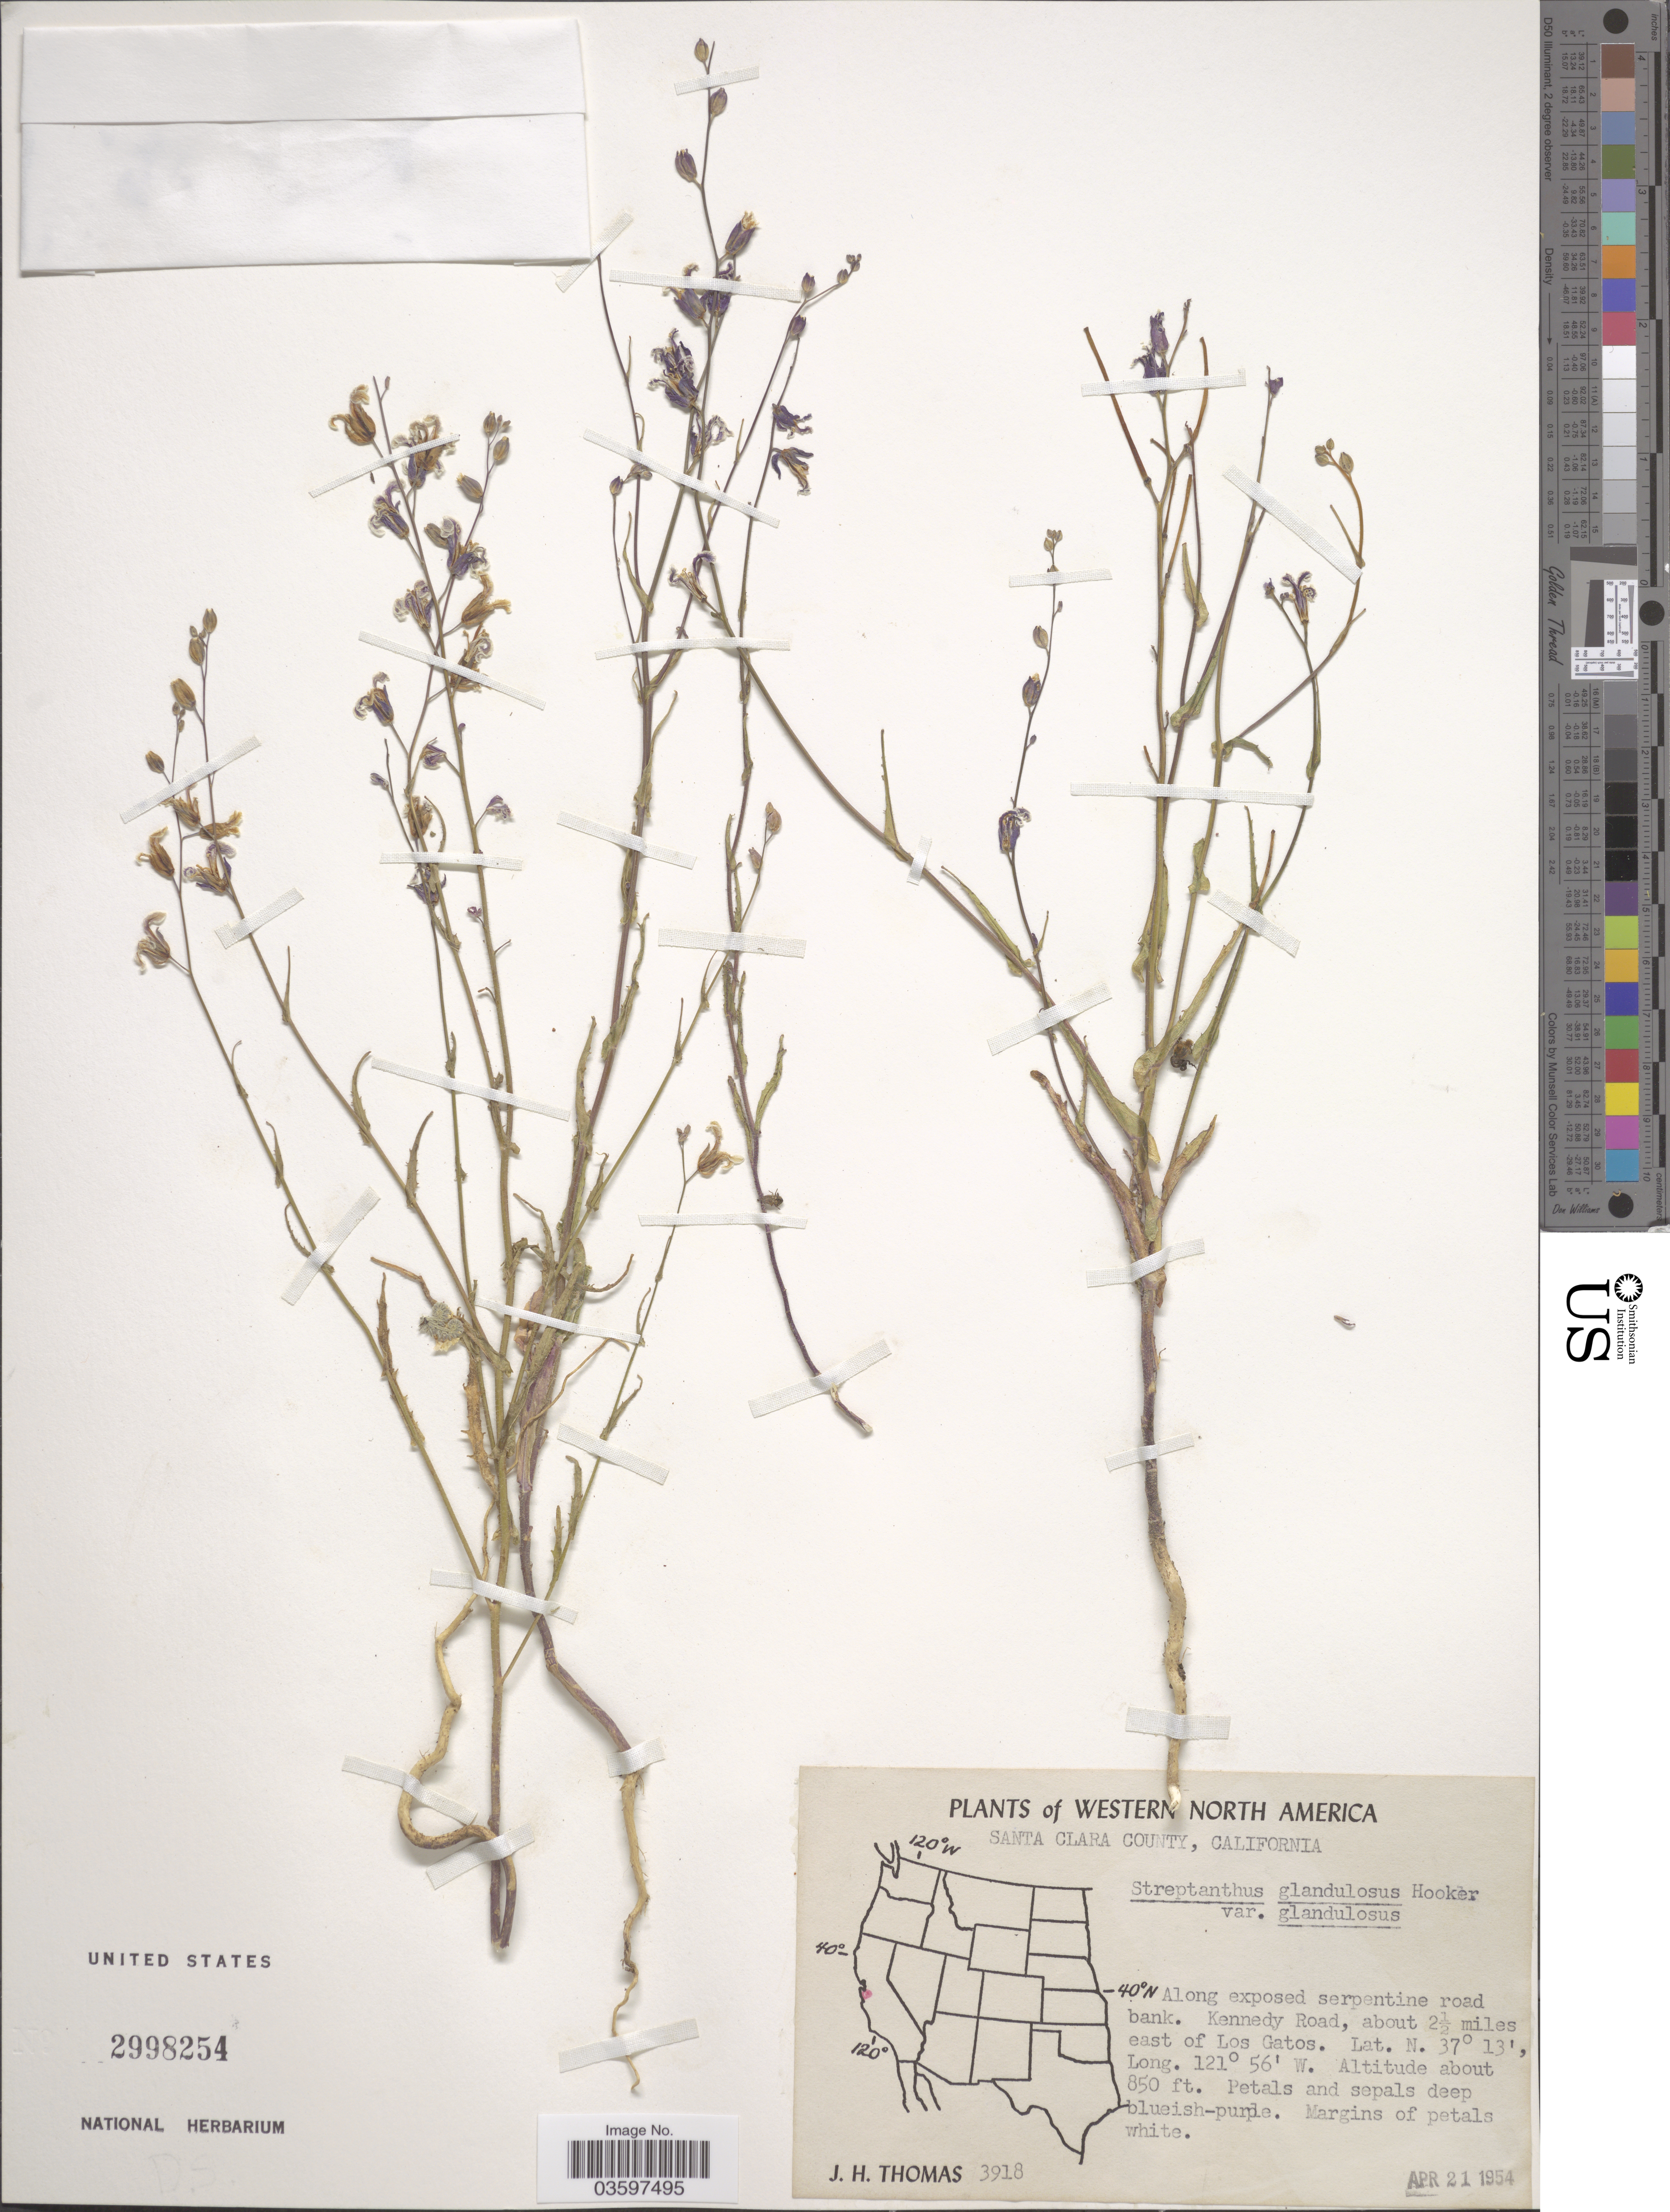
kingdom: Plantae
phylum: Tracheophyta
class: Magnoliopsida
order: Brassicales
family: Brassicaceae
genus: Streptanthus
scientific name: Streptanthus glandulosus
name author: Hook.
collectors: J. H. Thomas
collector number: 3918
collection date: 1954-04-21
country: United States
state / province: California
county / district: Santa Clara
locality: Western North America. Santa Clara County. Kennedy Road, about 2½ miles east of Los Gatos.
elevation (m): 259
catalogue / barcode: US 2998254